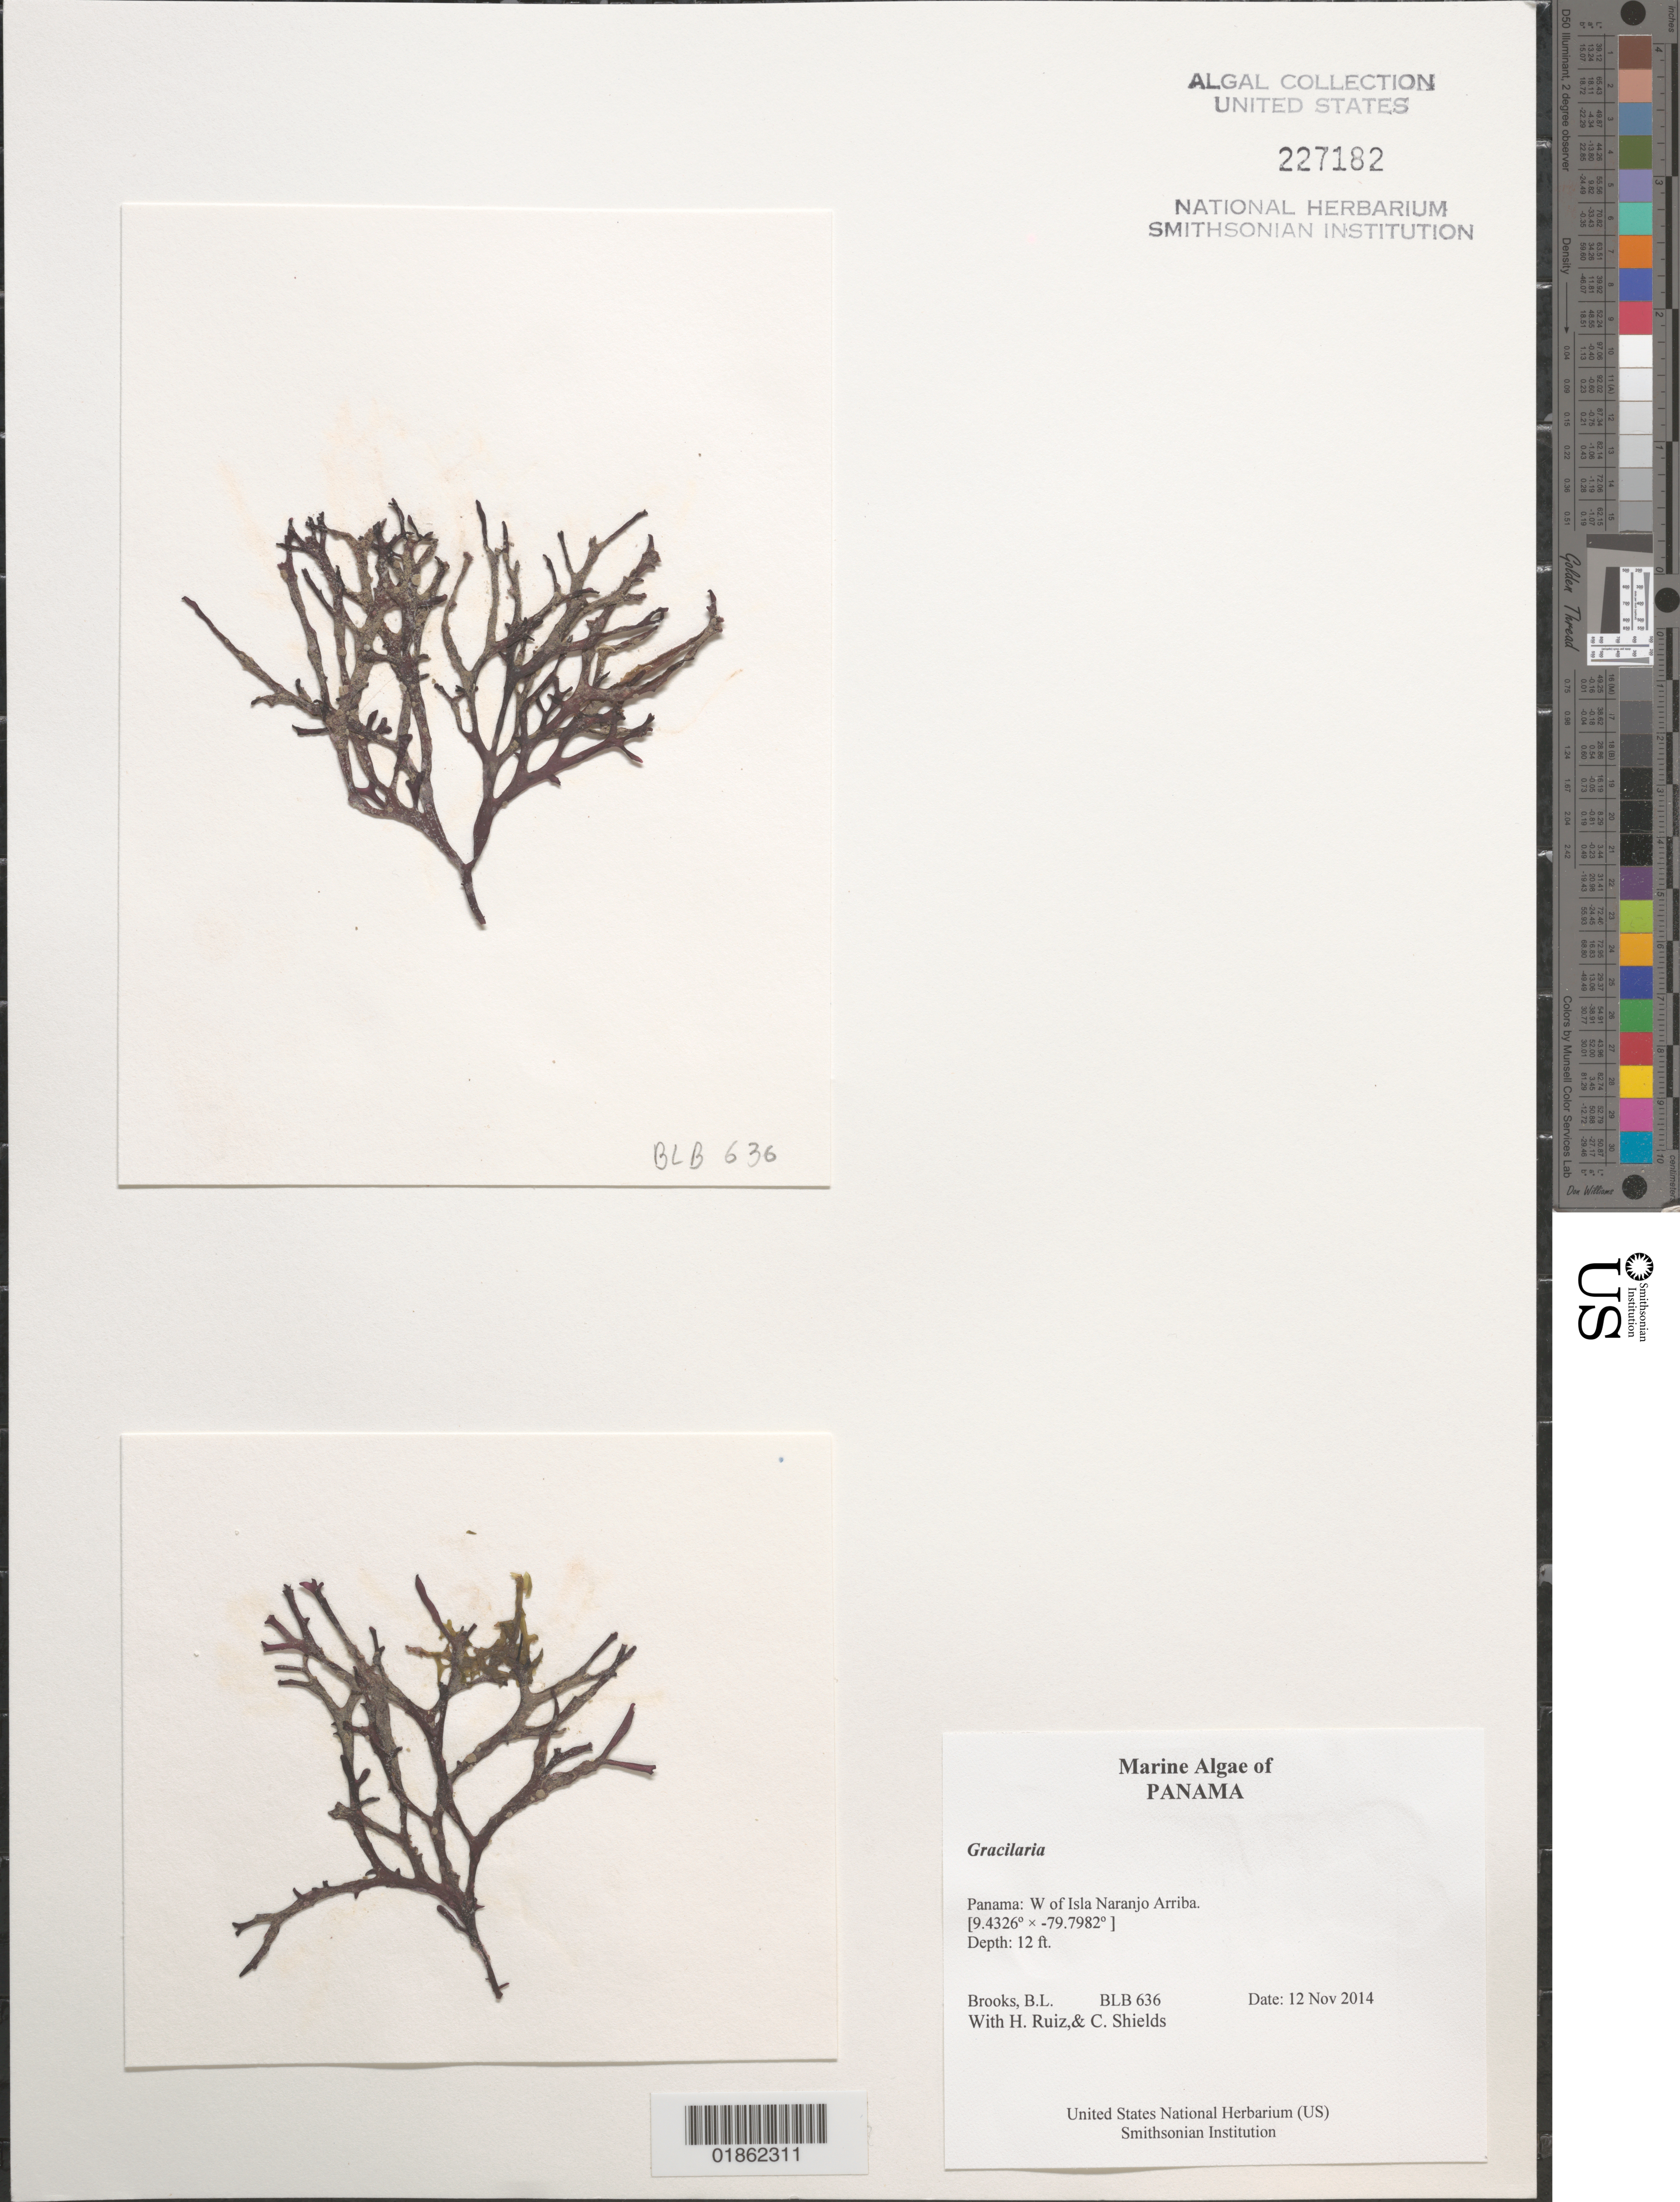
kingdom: Plantae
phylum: Rhodophyta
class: Florideophyceae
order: Ceramiales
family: Ceramiaceae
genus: Centroceras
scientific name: Centroceras clavulatum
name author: (C. Agardh) Mont.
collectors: B. Brooks & H. Ruiz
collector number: BLB 634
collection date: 2014-11-12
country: Panama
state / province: Colón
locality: Carib - W of Isla Naranjo Arriba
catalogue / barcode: US 227182